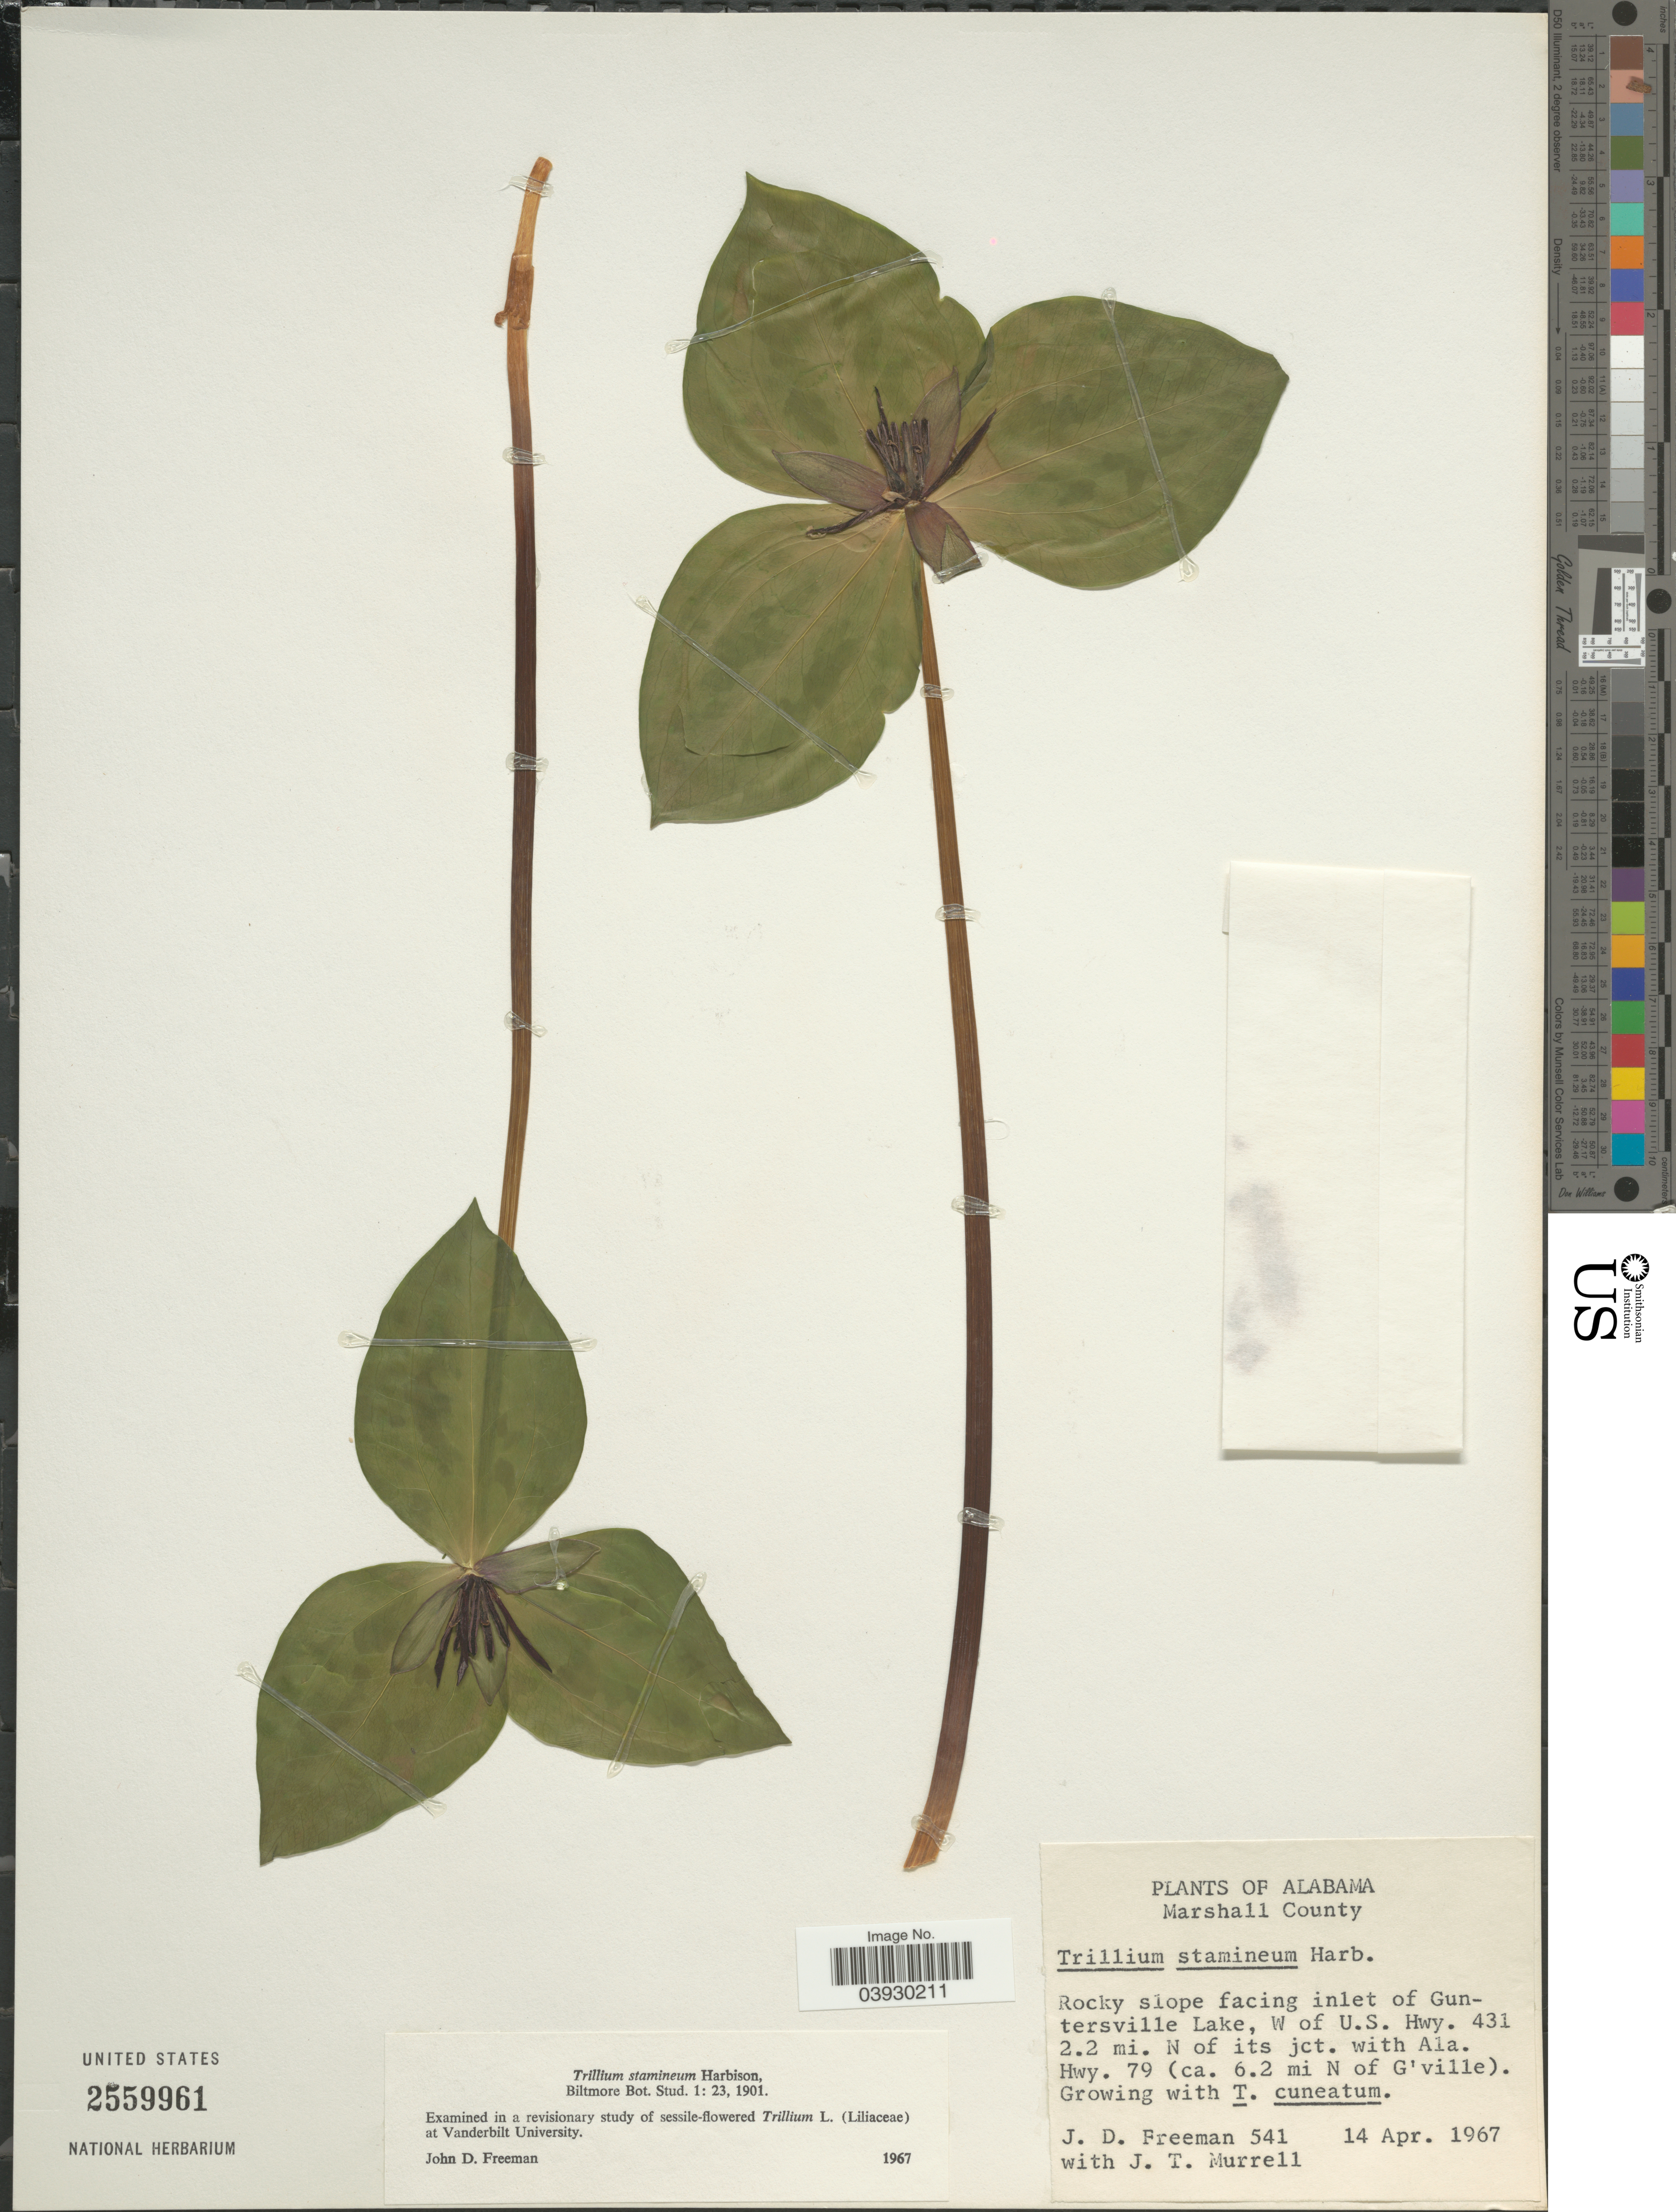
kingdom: Plantae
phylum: Tracheophyta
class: Liliopsida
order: Liliales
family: Melanthiaceae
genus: Trillium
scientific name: Trillium stamineum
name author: Harb.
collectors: J. Freeman & J. Murrell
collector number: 541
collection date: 1967-04-14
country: United States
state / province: Alabama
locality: Marshall County. Rocky slope facing inlet of Guntersville Lake, W of U.S. Hwy. 431 2.2 mi. N of its jct. with Ala. Hwy. 79 (ca. 6.2 mi N of G'ville).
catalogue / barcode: US 2559961